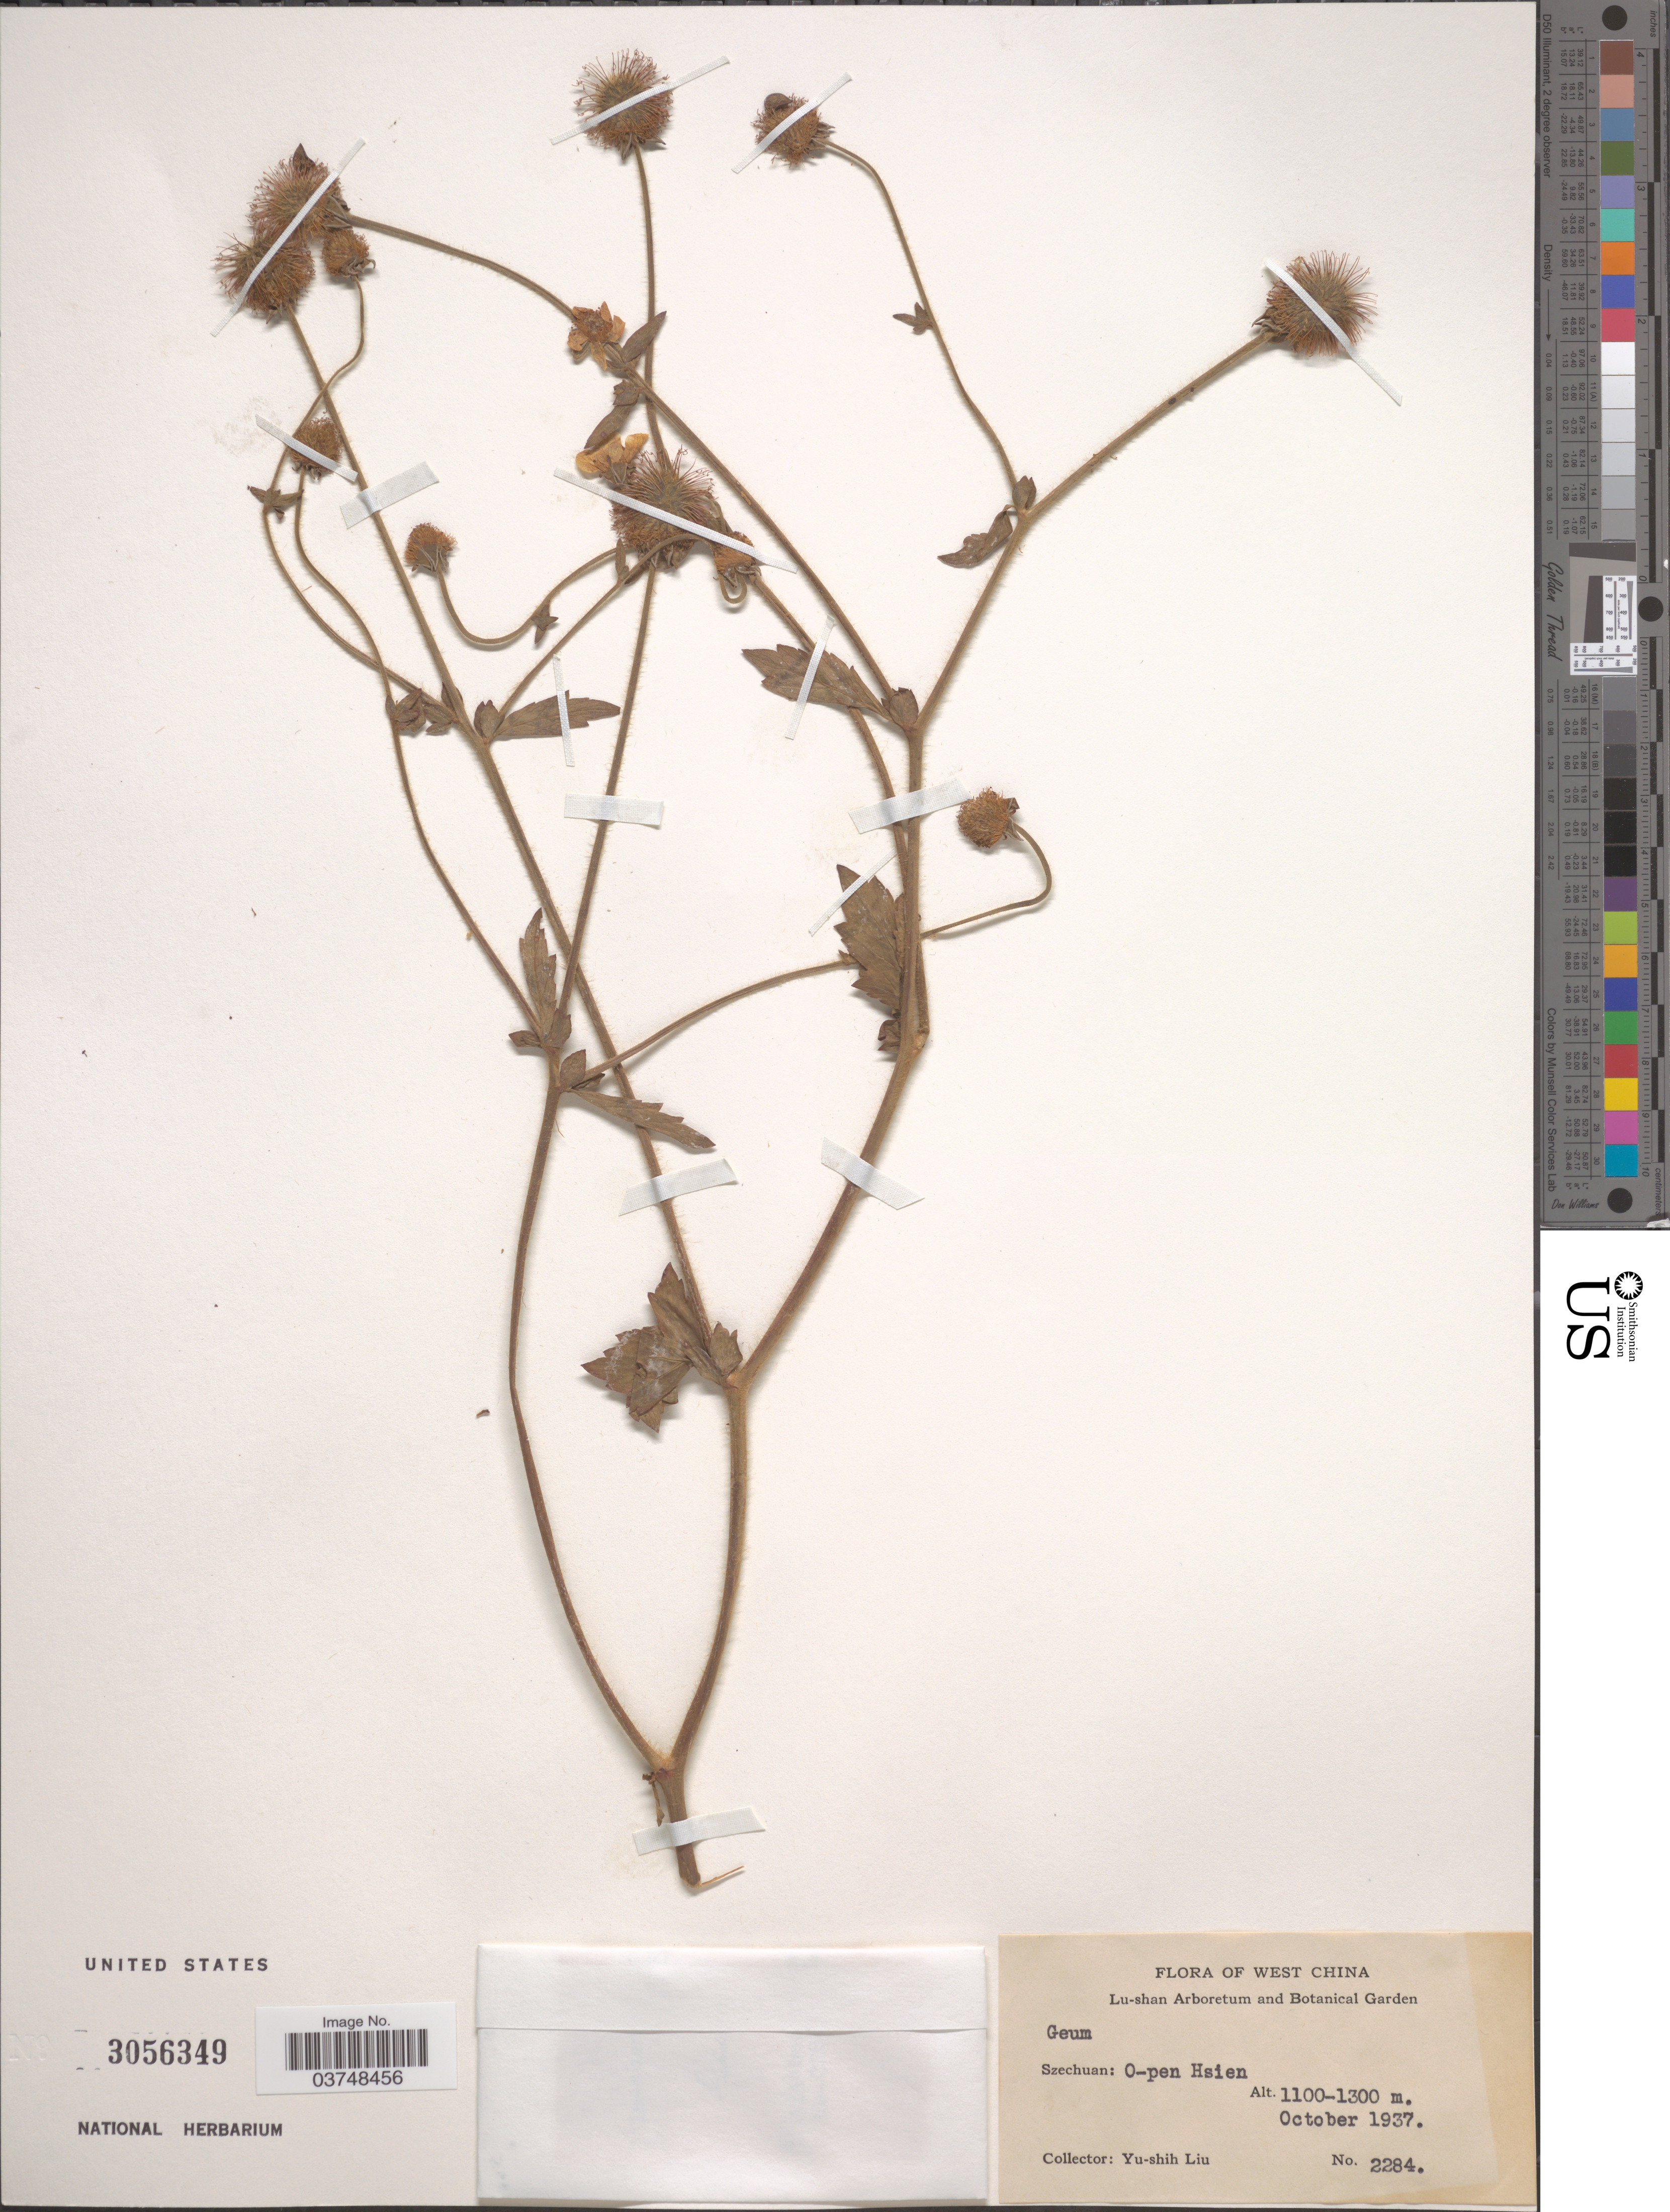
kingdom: Plantae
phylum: Tracheophyta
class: Magnoliopsida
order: Rosales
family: Rosaceae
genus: Geum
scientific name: Geum sp.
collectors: Y.-S. Liu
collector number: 2284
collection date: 1937-10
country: China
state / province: Sichuan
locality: West China. Szechuan: O-pen Hsien.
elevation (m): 1100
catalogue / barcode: US 3056349